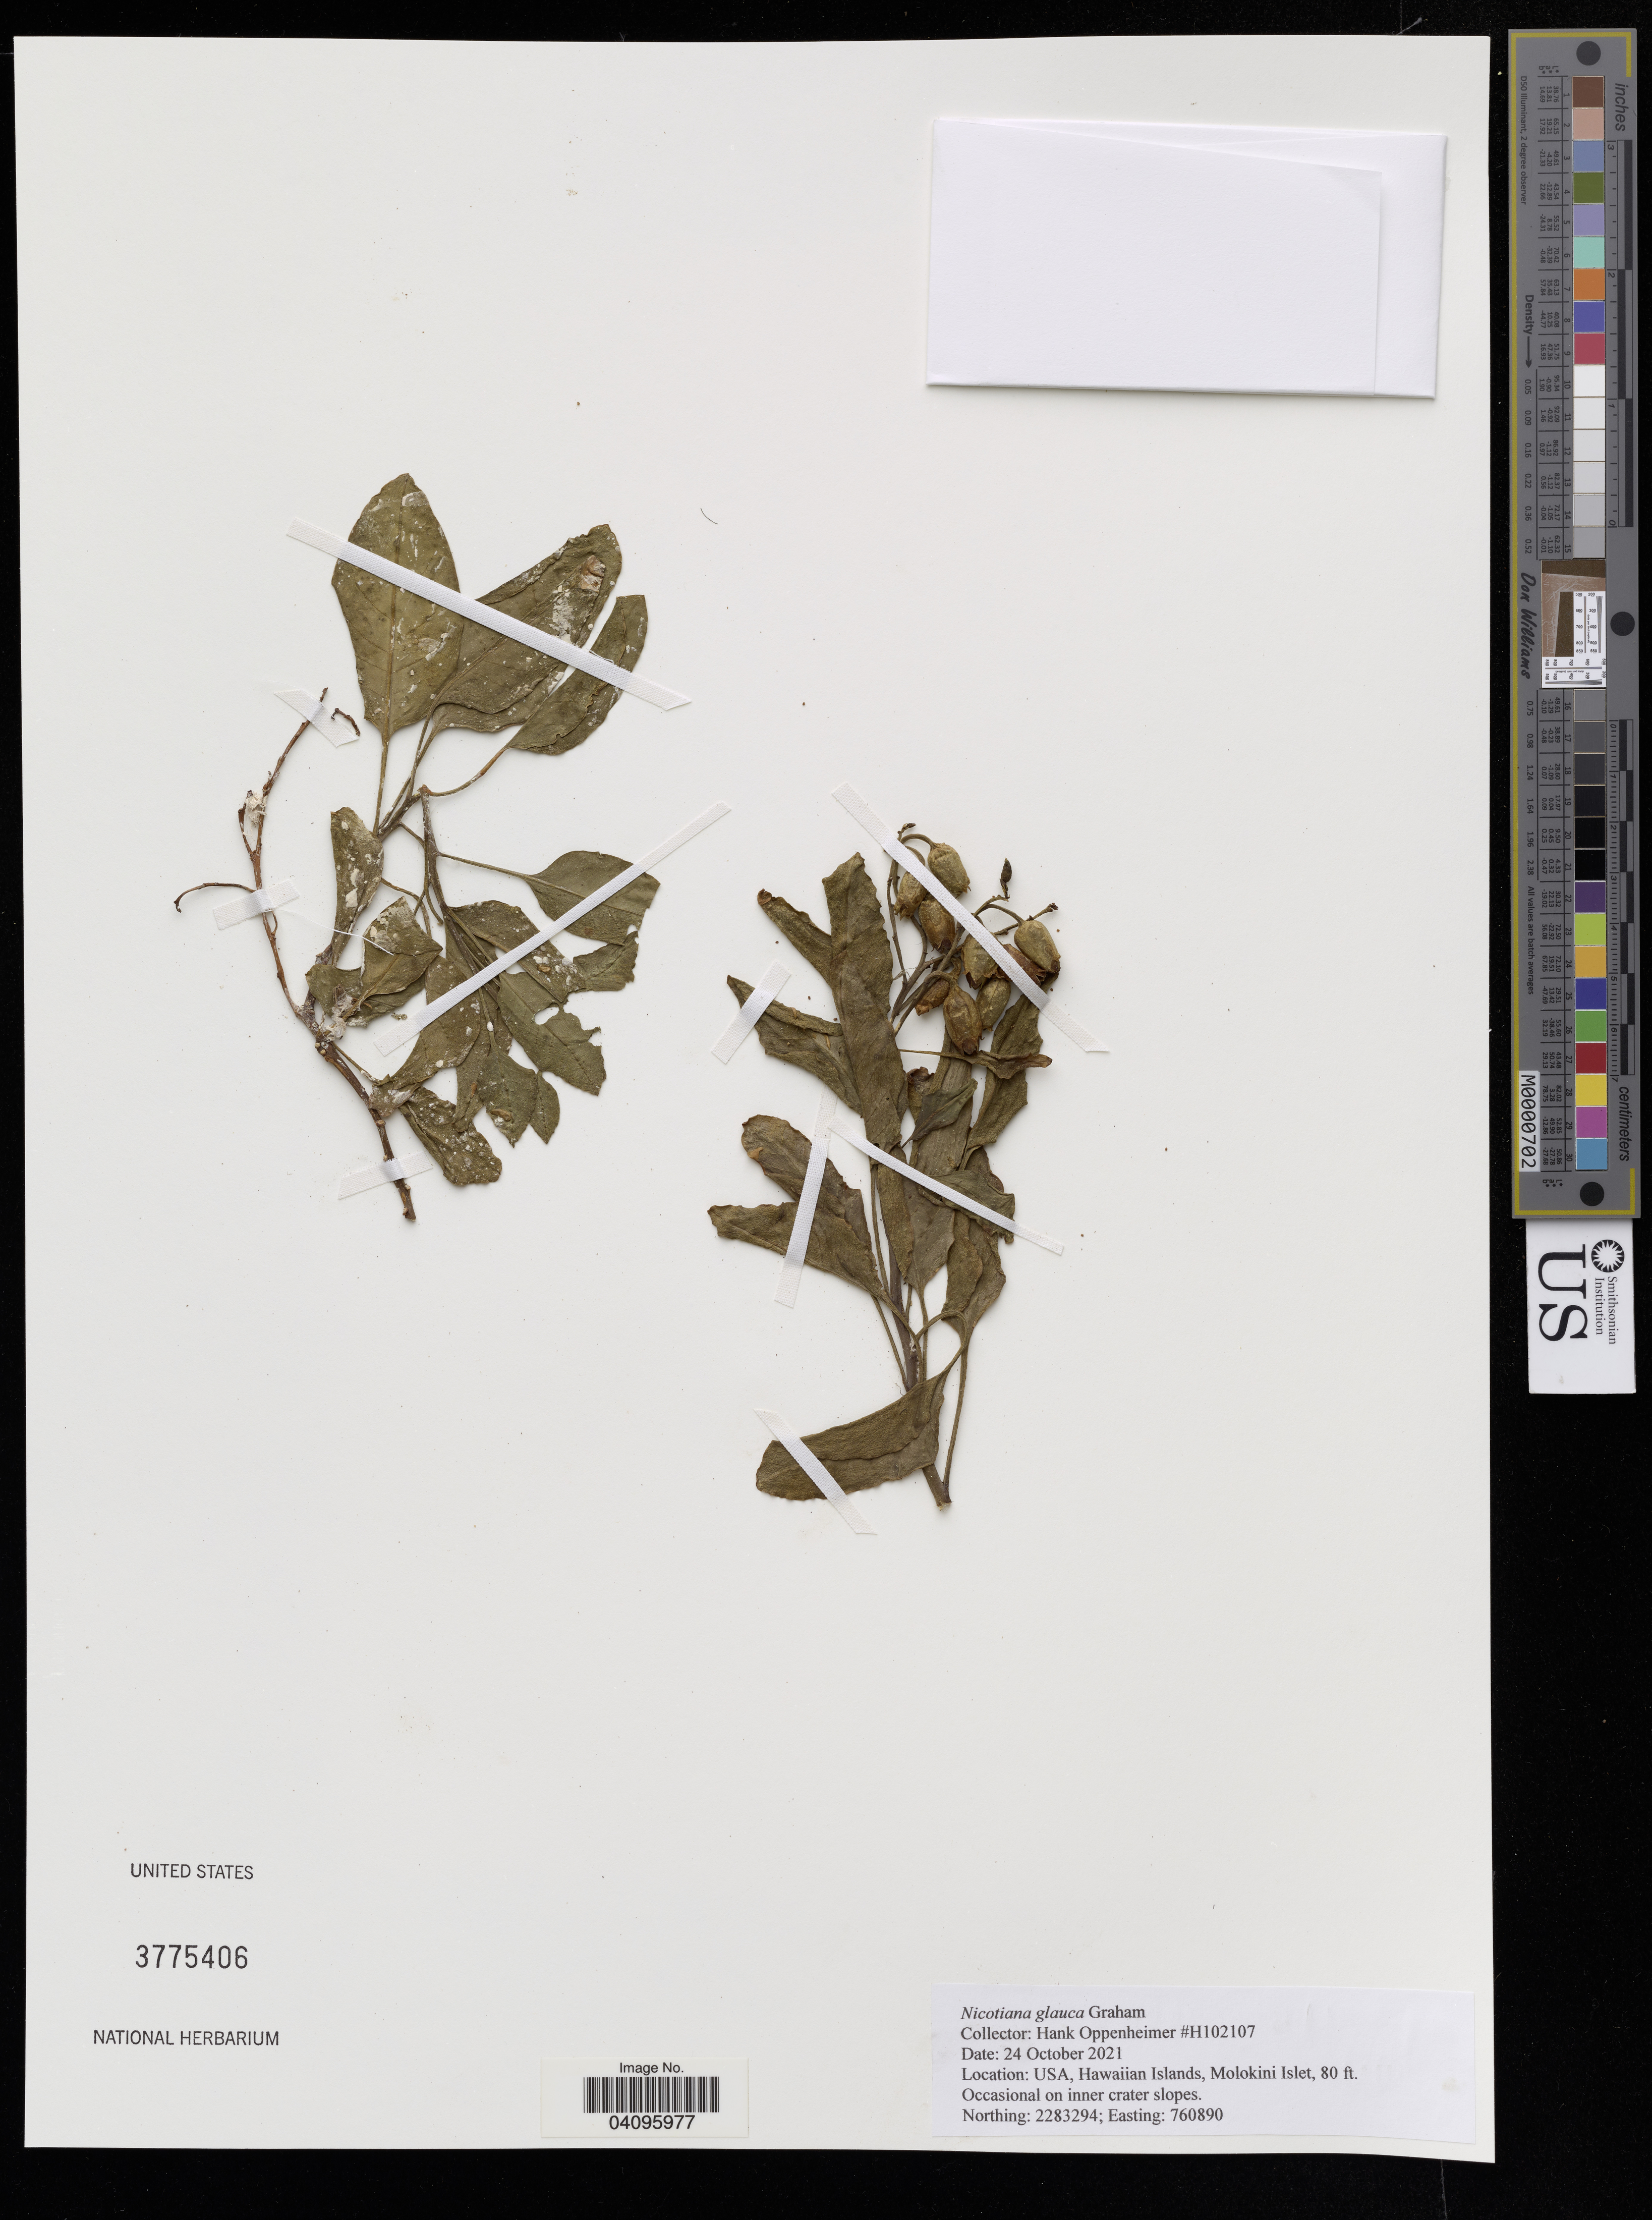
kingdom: Plantae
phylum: Tracheophyta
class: Magnoliopsida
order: Solanales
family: Solanaceae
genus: Nicotiana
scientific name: Nicotiana glauca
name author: Graham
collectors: H. Oppenheimer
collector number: H102107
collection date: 2021-10-24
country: United States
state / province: Hawaii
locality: Molokini Islet.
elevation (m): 24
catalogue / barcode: US 3775406